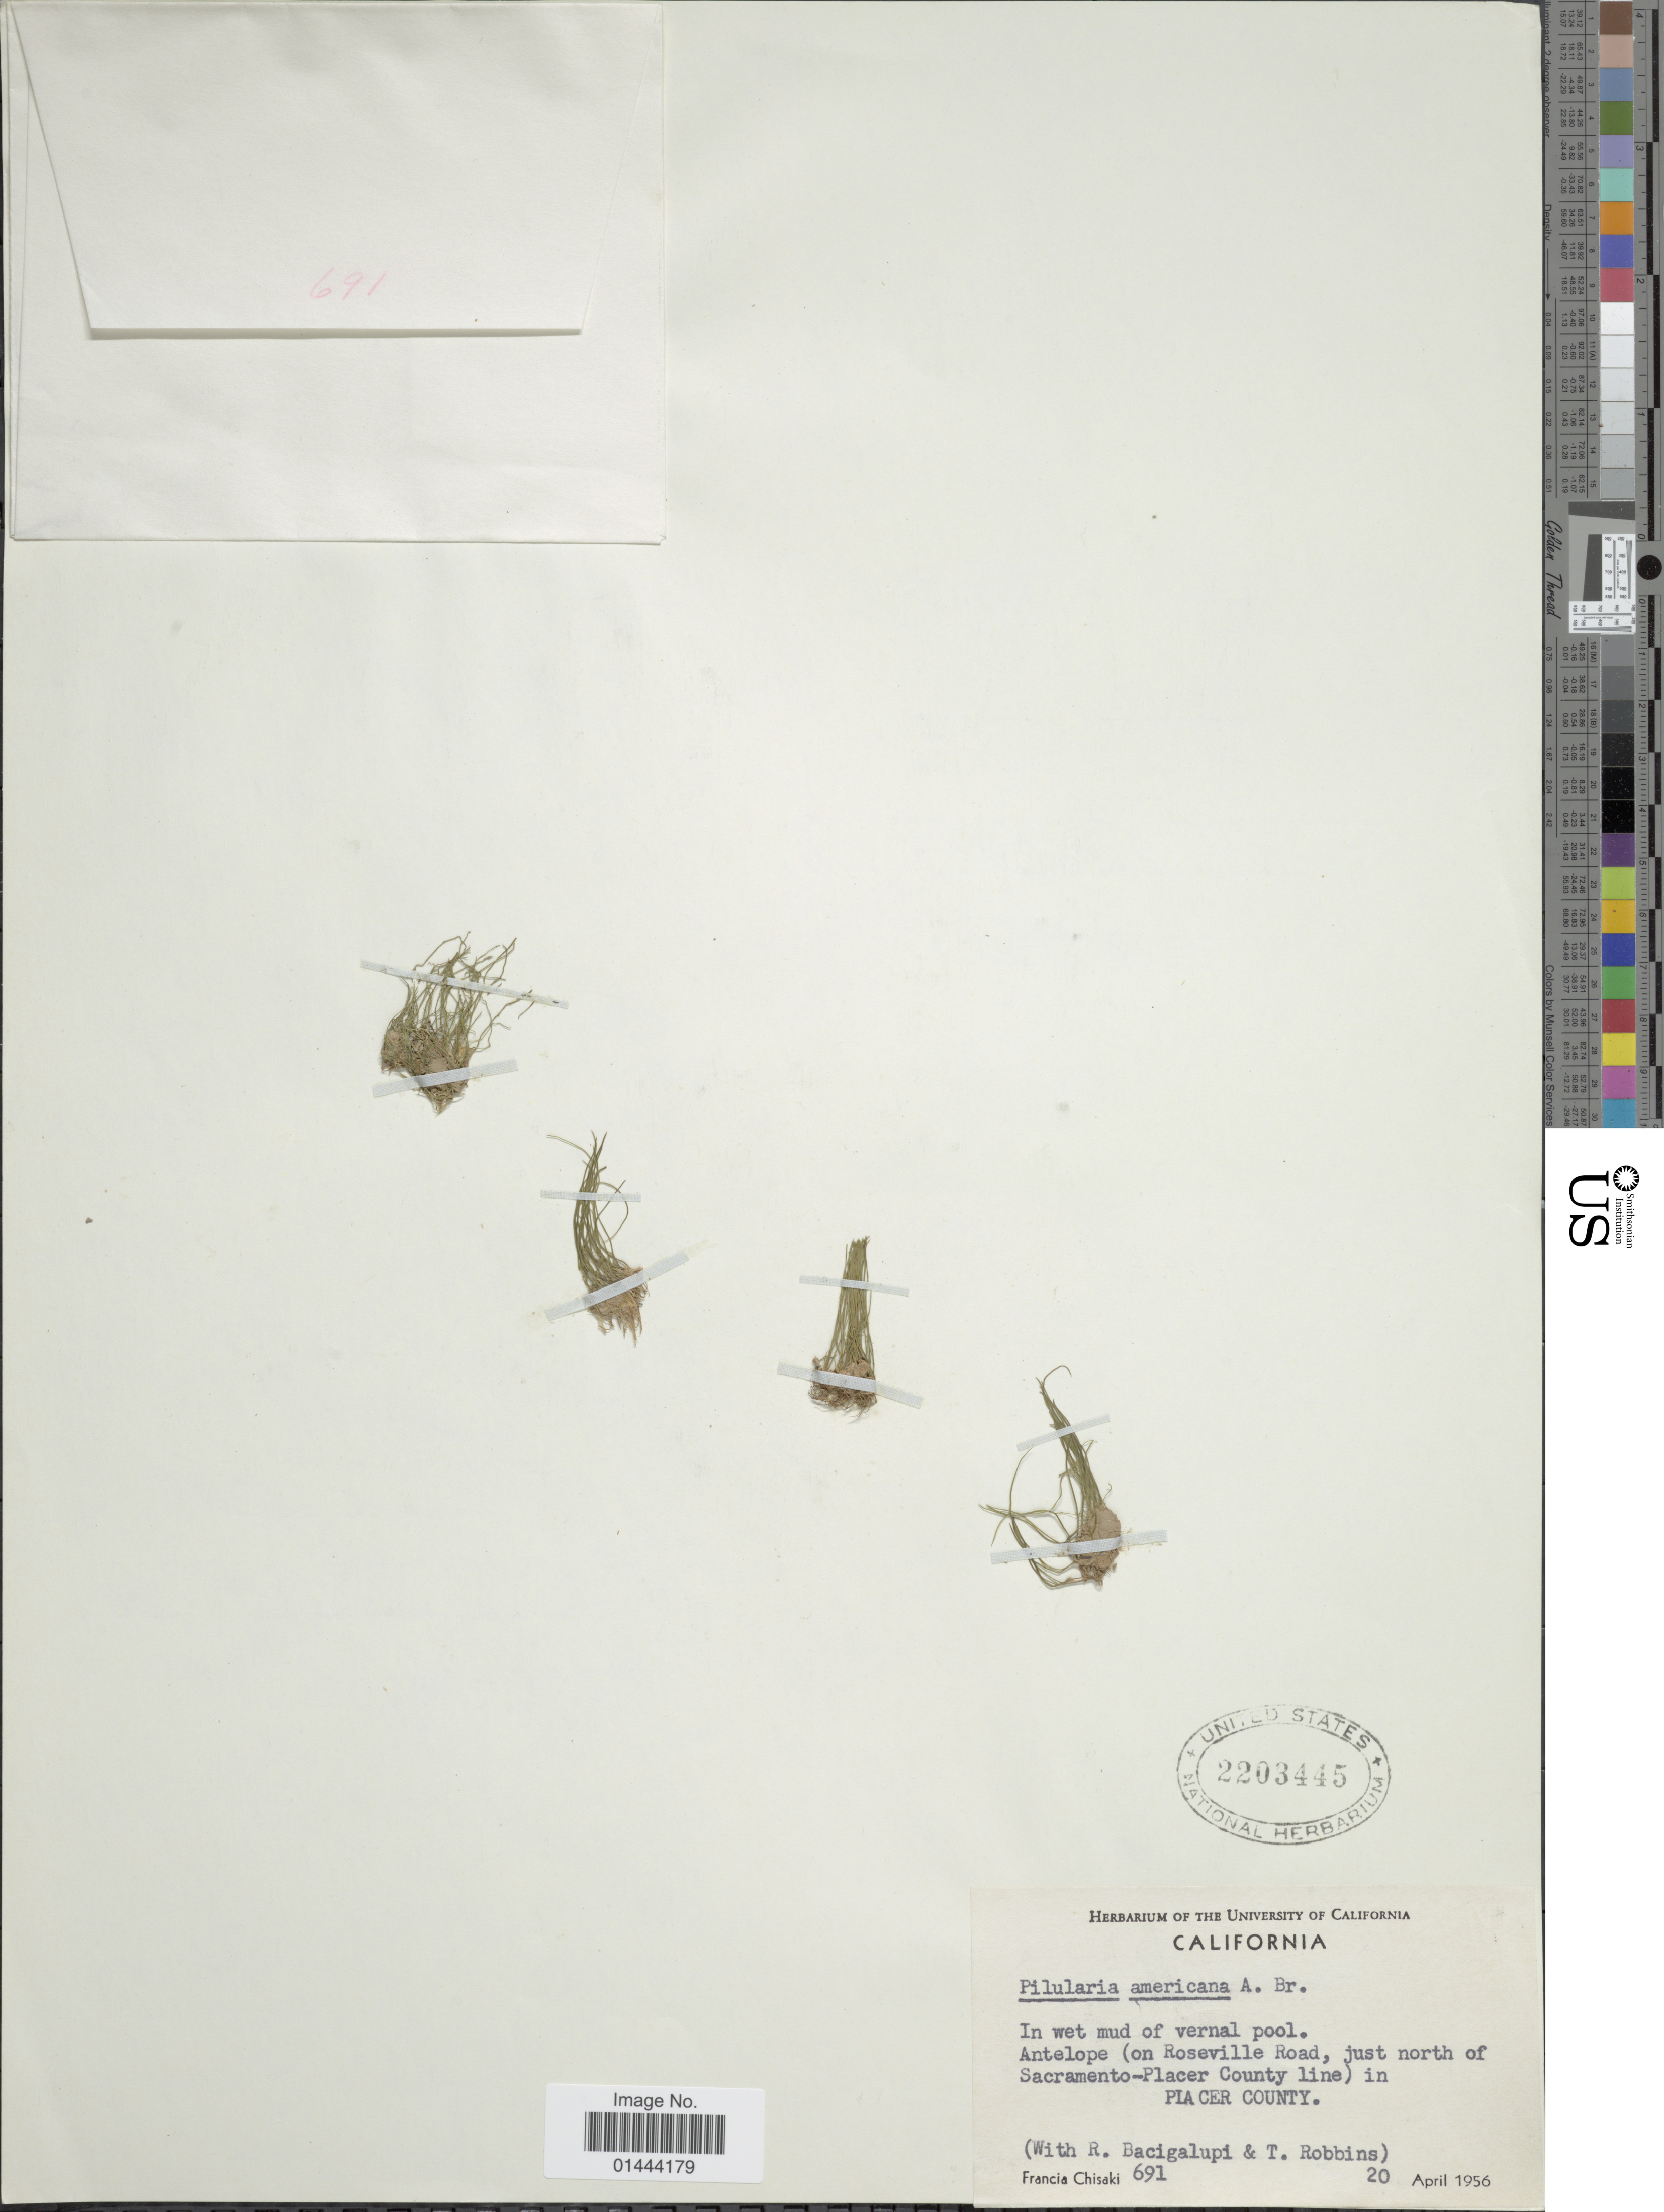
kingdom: Plantae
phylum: Tracheophyta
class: Polypodiopsida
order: Salviniales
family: Marsileaceae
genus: Pilularia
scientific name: Pilularia americana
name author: A. Braun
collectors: F. Chisaki, R. Bacigalupi & T. Robbins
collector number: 691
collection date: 1956-04-20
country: United States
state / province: California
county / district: Sacramento/Placer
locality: In wet mud of vernal pool, Antelope (on Roseville Road, just north of Sacramento-Placer County line) in Placer County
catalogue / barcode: US 2203445